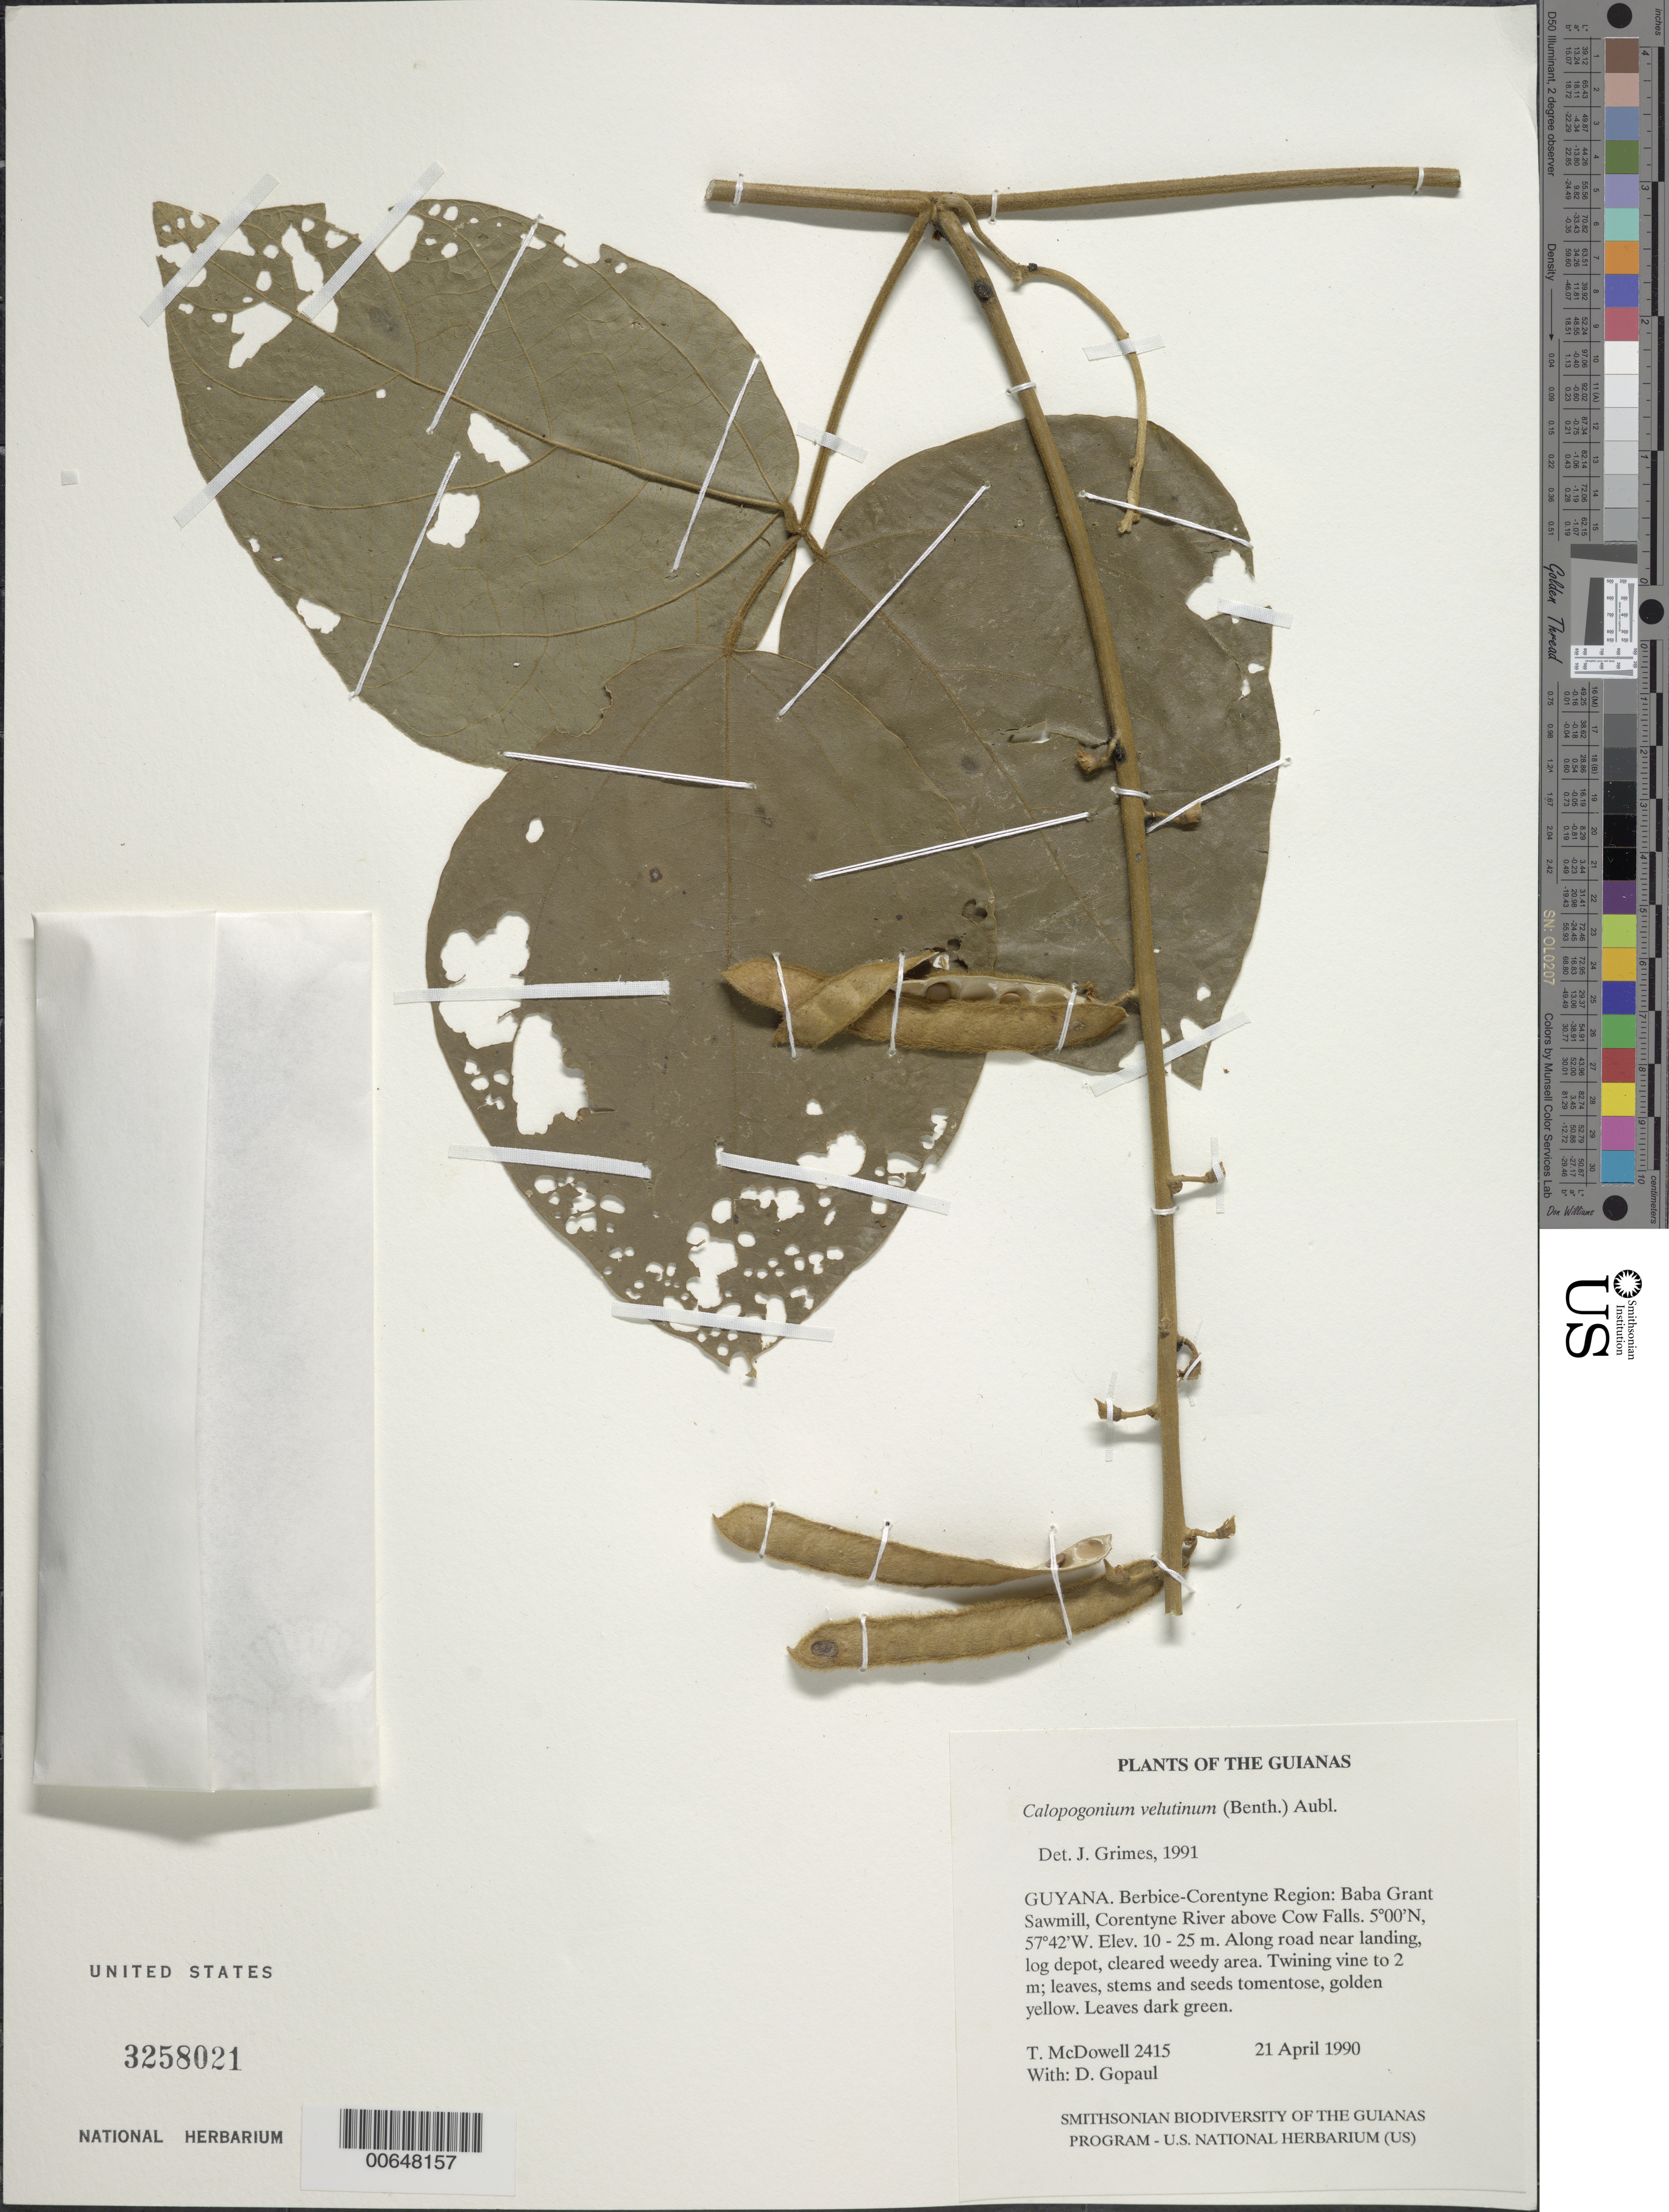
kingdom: Plantae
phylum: Tracheophyta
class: Magnoliopsida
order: Fabales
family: Fabaceae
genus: Calopogonium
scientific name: Calopogonium velutinum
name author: (Benth.) Amshoff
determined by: Grimes, J.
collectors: T. McDowell & D. Gopaul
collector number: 2415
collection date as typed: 21 April 1990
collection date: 1990-04-21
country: Guyana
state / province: E. Berbice-Corentyne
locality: Baba Grant Sawmill, Corentyne River above Cow Falls. Along road near landing & in log depot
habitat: Cleared weedy area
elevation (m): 10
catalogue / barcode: US 3258021